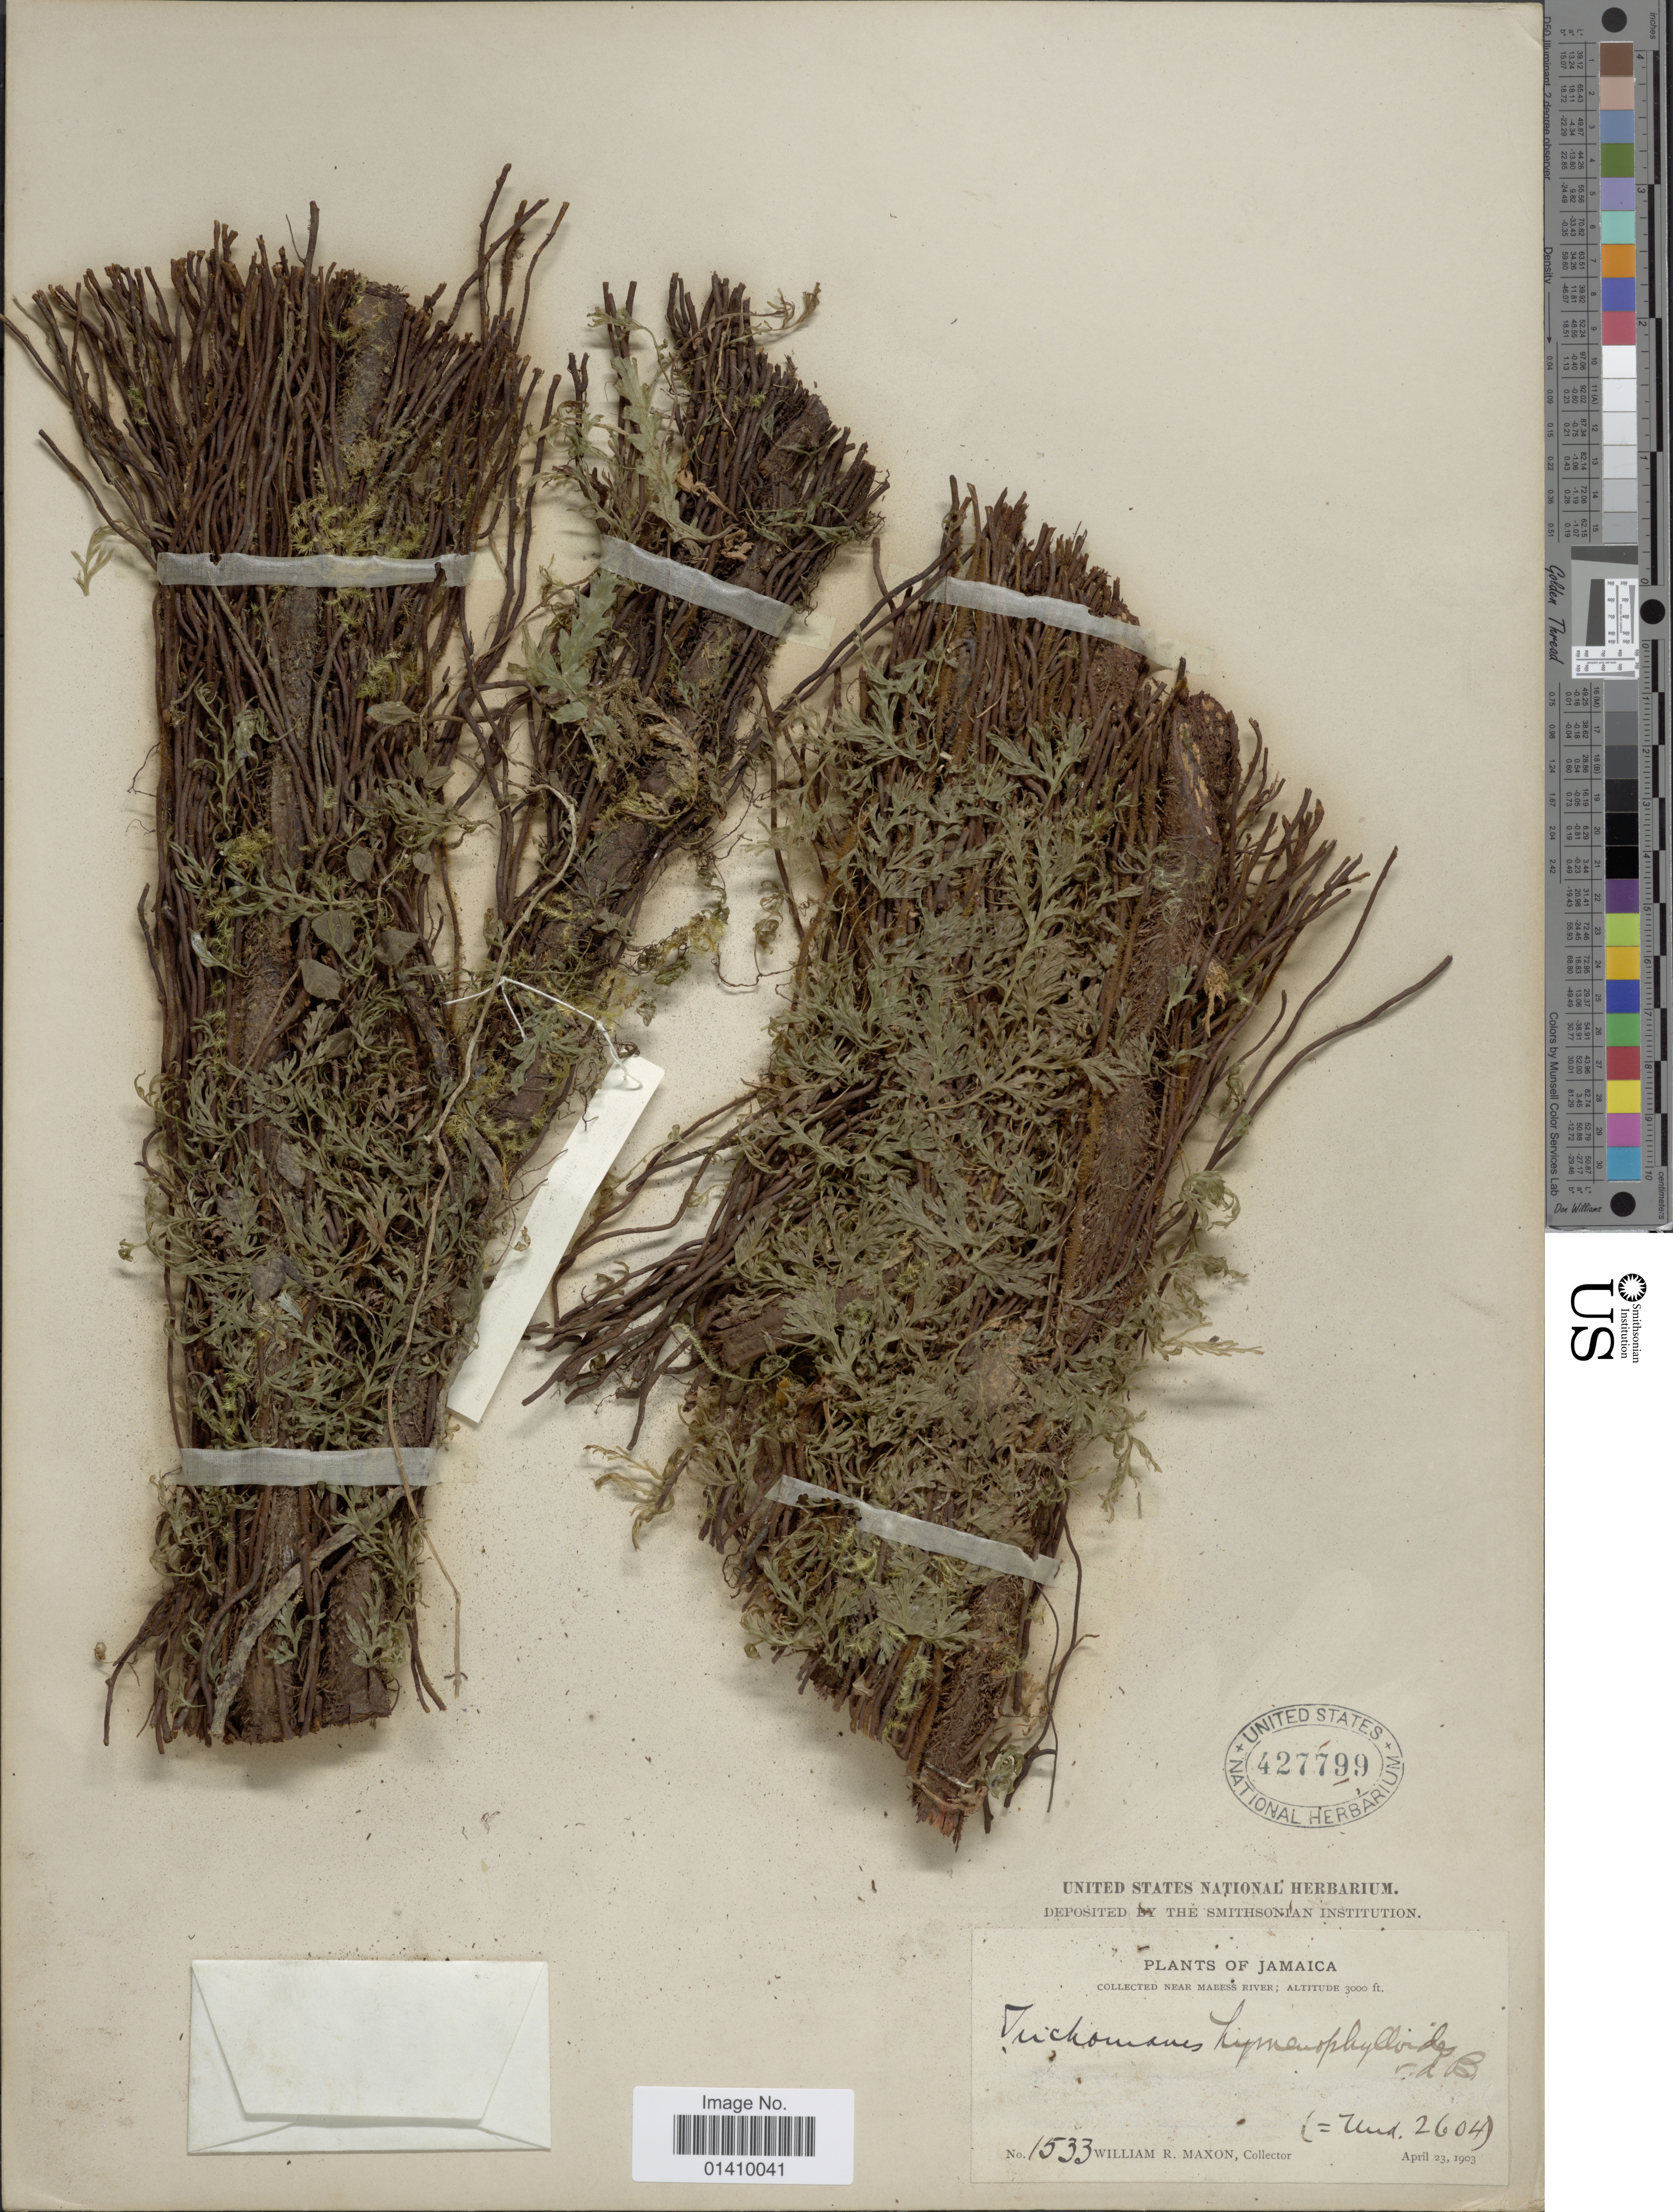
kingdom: Plantae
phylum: Tracheophyta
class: Polypodiopsida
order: Hymenophyllales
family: Hymenophyllaceae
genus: Polyphlebium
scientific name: Polyphlebium hymenophylloides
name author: (Bosch) Ebihara & Dubuisson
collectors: W. R. Maxon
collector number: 1533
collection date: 1903-04-23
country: Jamaica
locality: Near Mabess river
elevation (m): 914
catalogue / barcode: US 427799